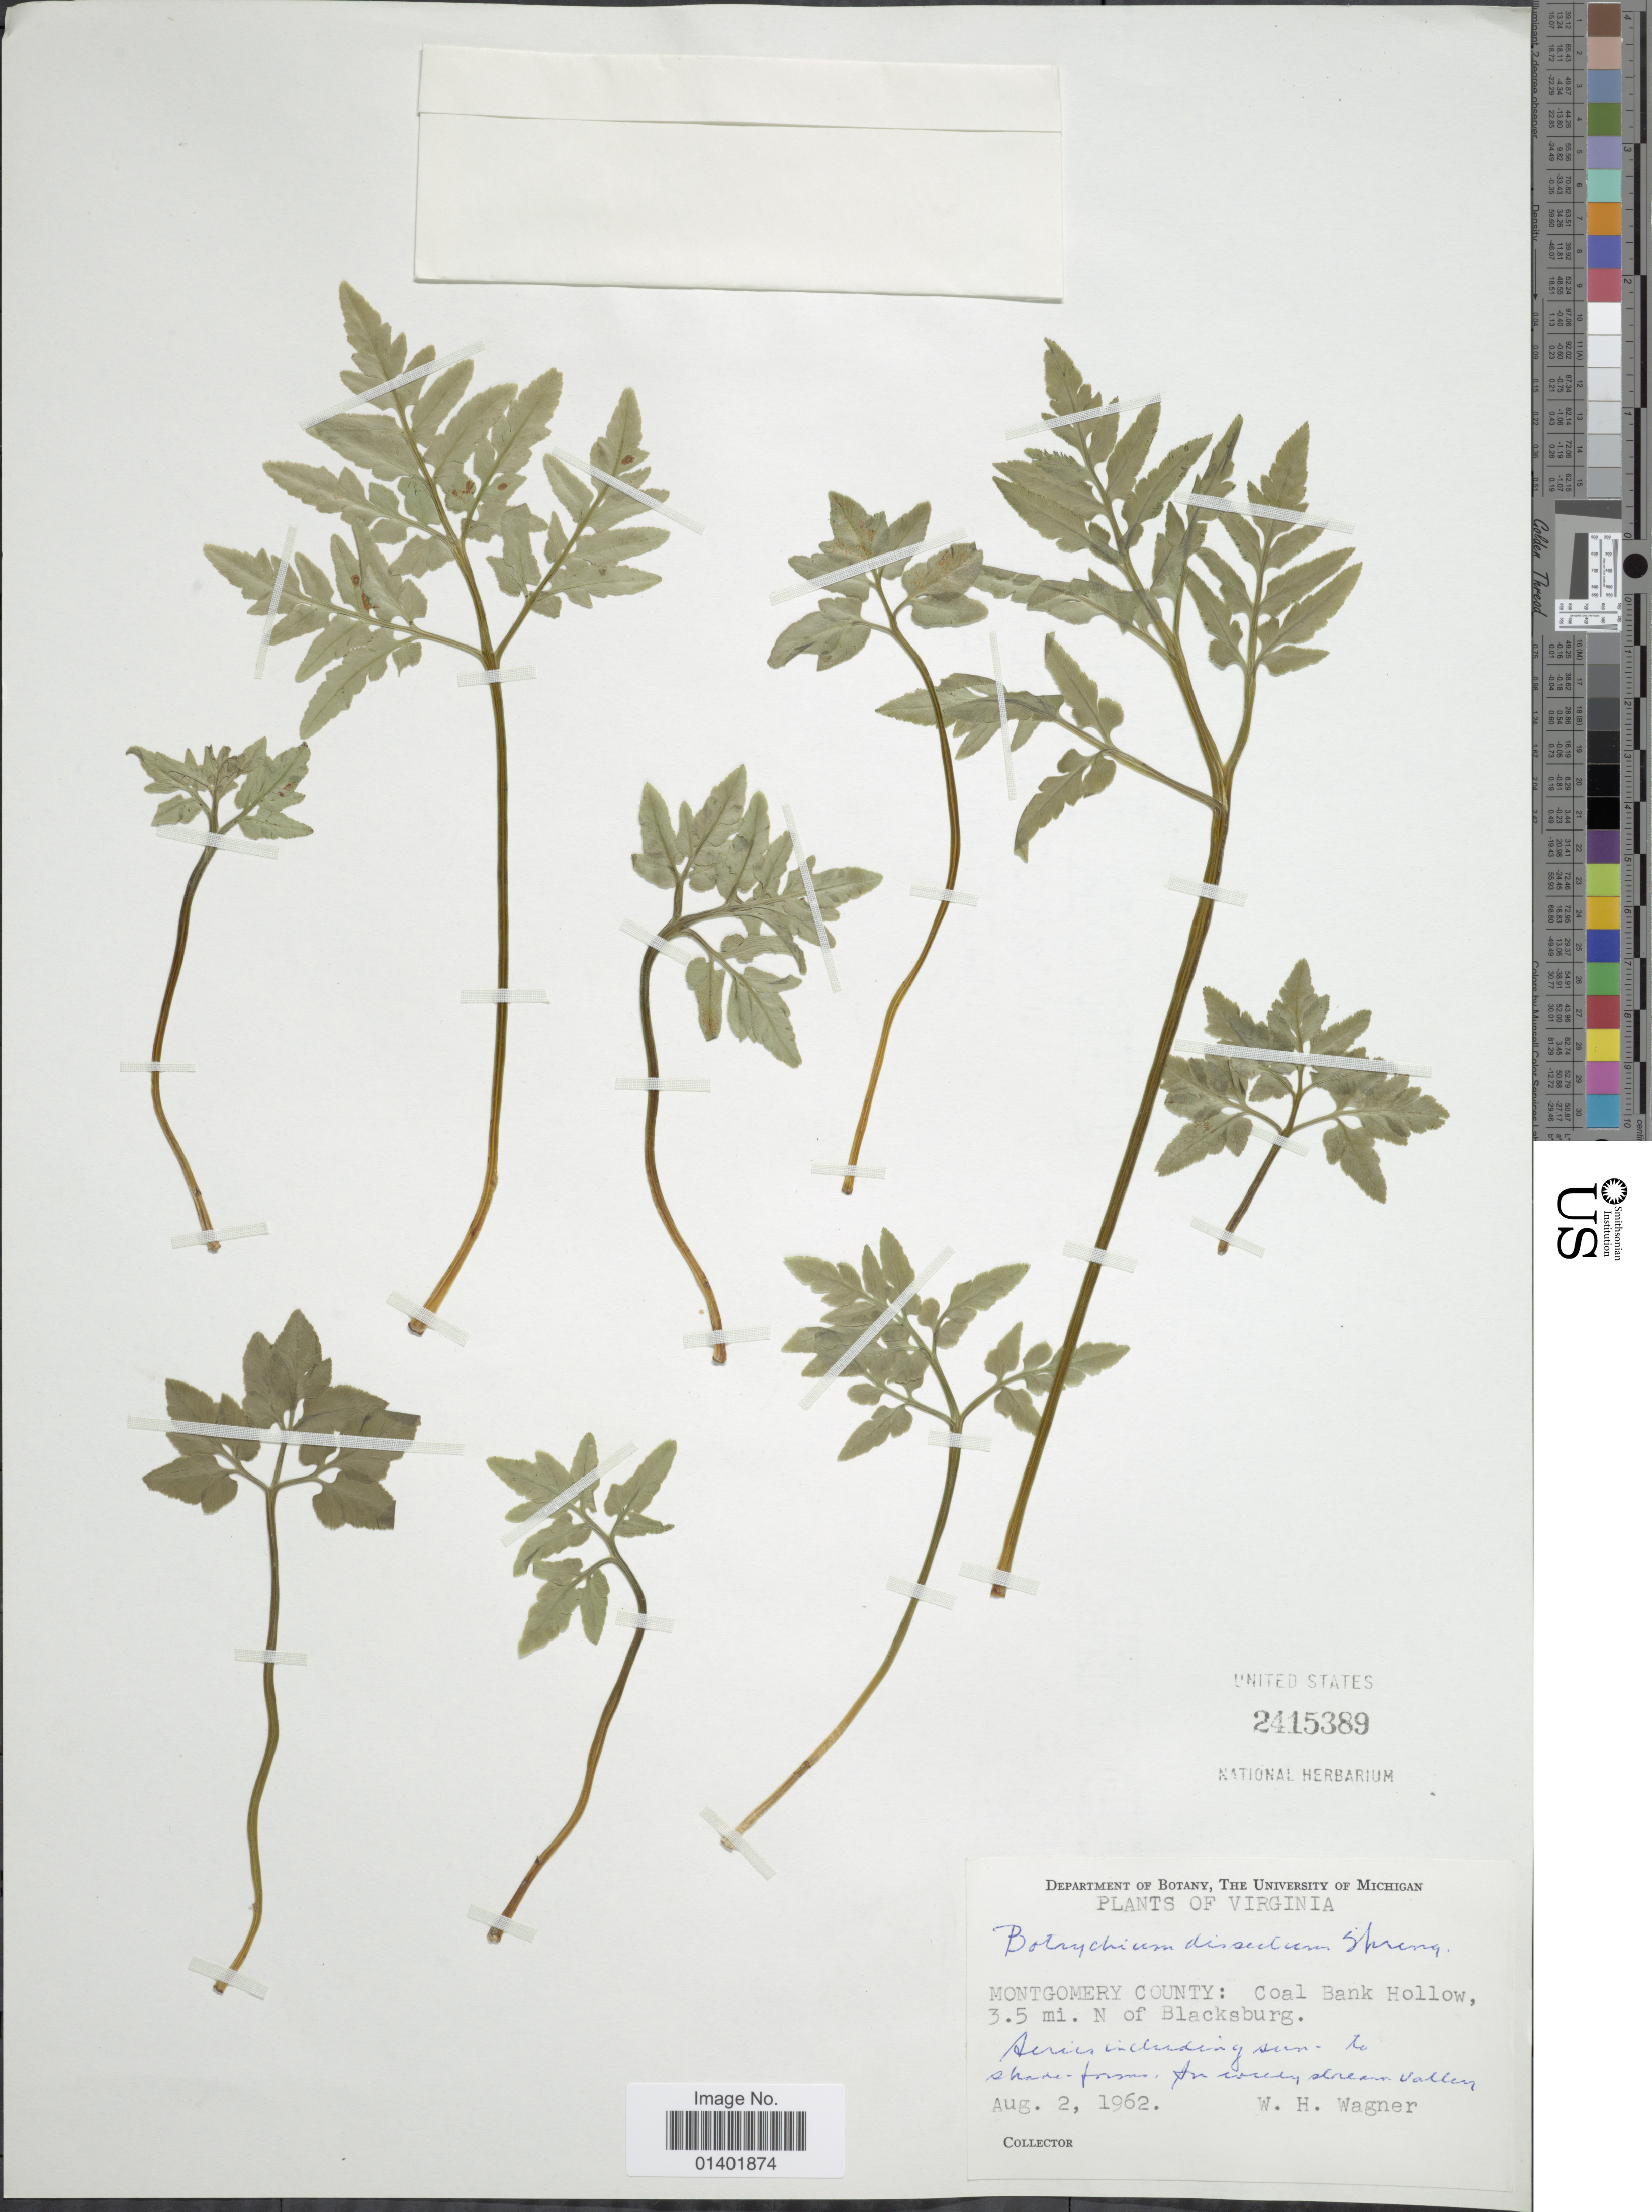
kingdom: Plantae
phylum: Tracheophyta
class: Polypodiopsida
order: Ophioglossales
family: Ophioglossaceae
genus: Botrychium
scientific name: Botrychium dissectum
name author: Spreng.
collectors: W. H. Wagner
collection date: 1962-08-02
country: United States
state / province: Virginia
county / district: Montgomery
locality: MONTGOMERY COUNTY: Coal Bank Hollow, 3.5 mi. N of Blacksburg.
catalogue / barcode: US 2415389